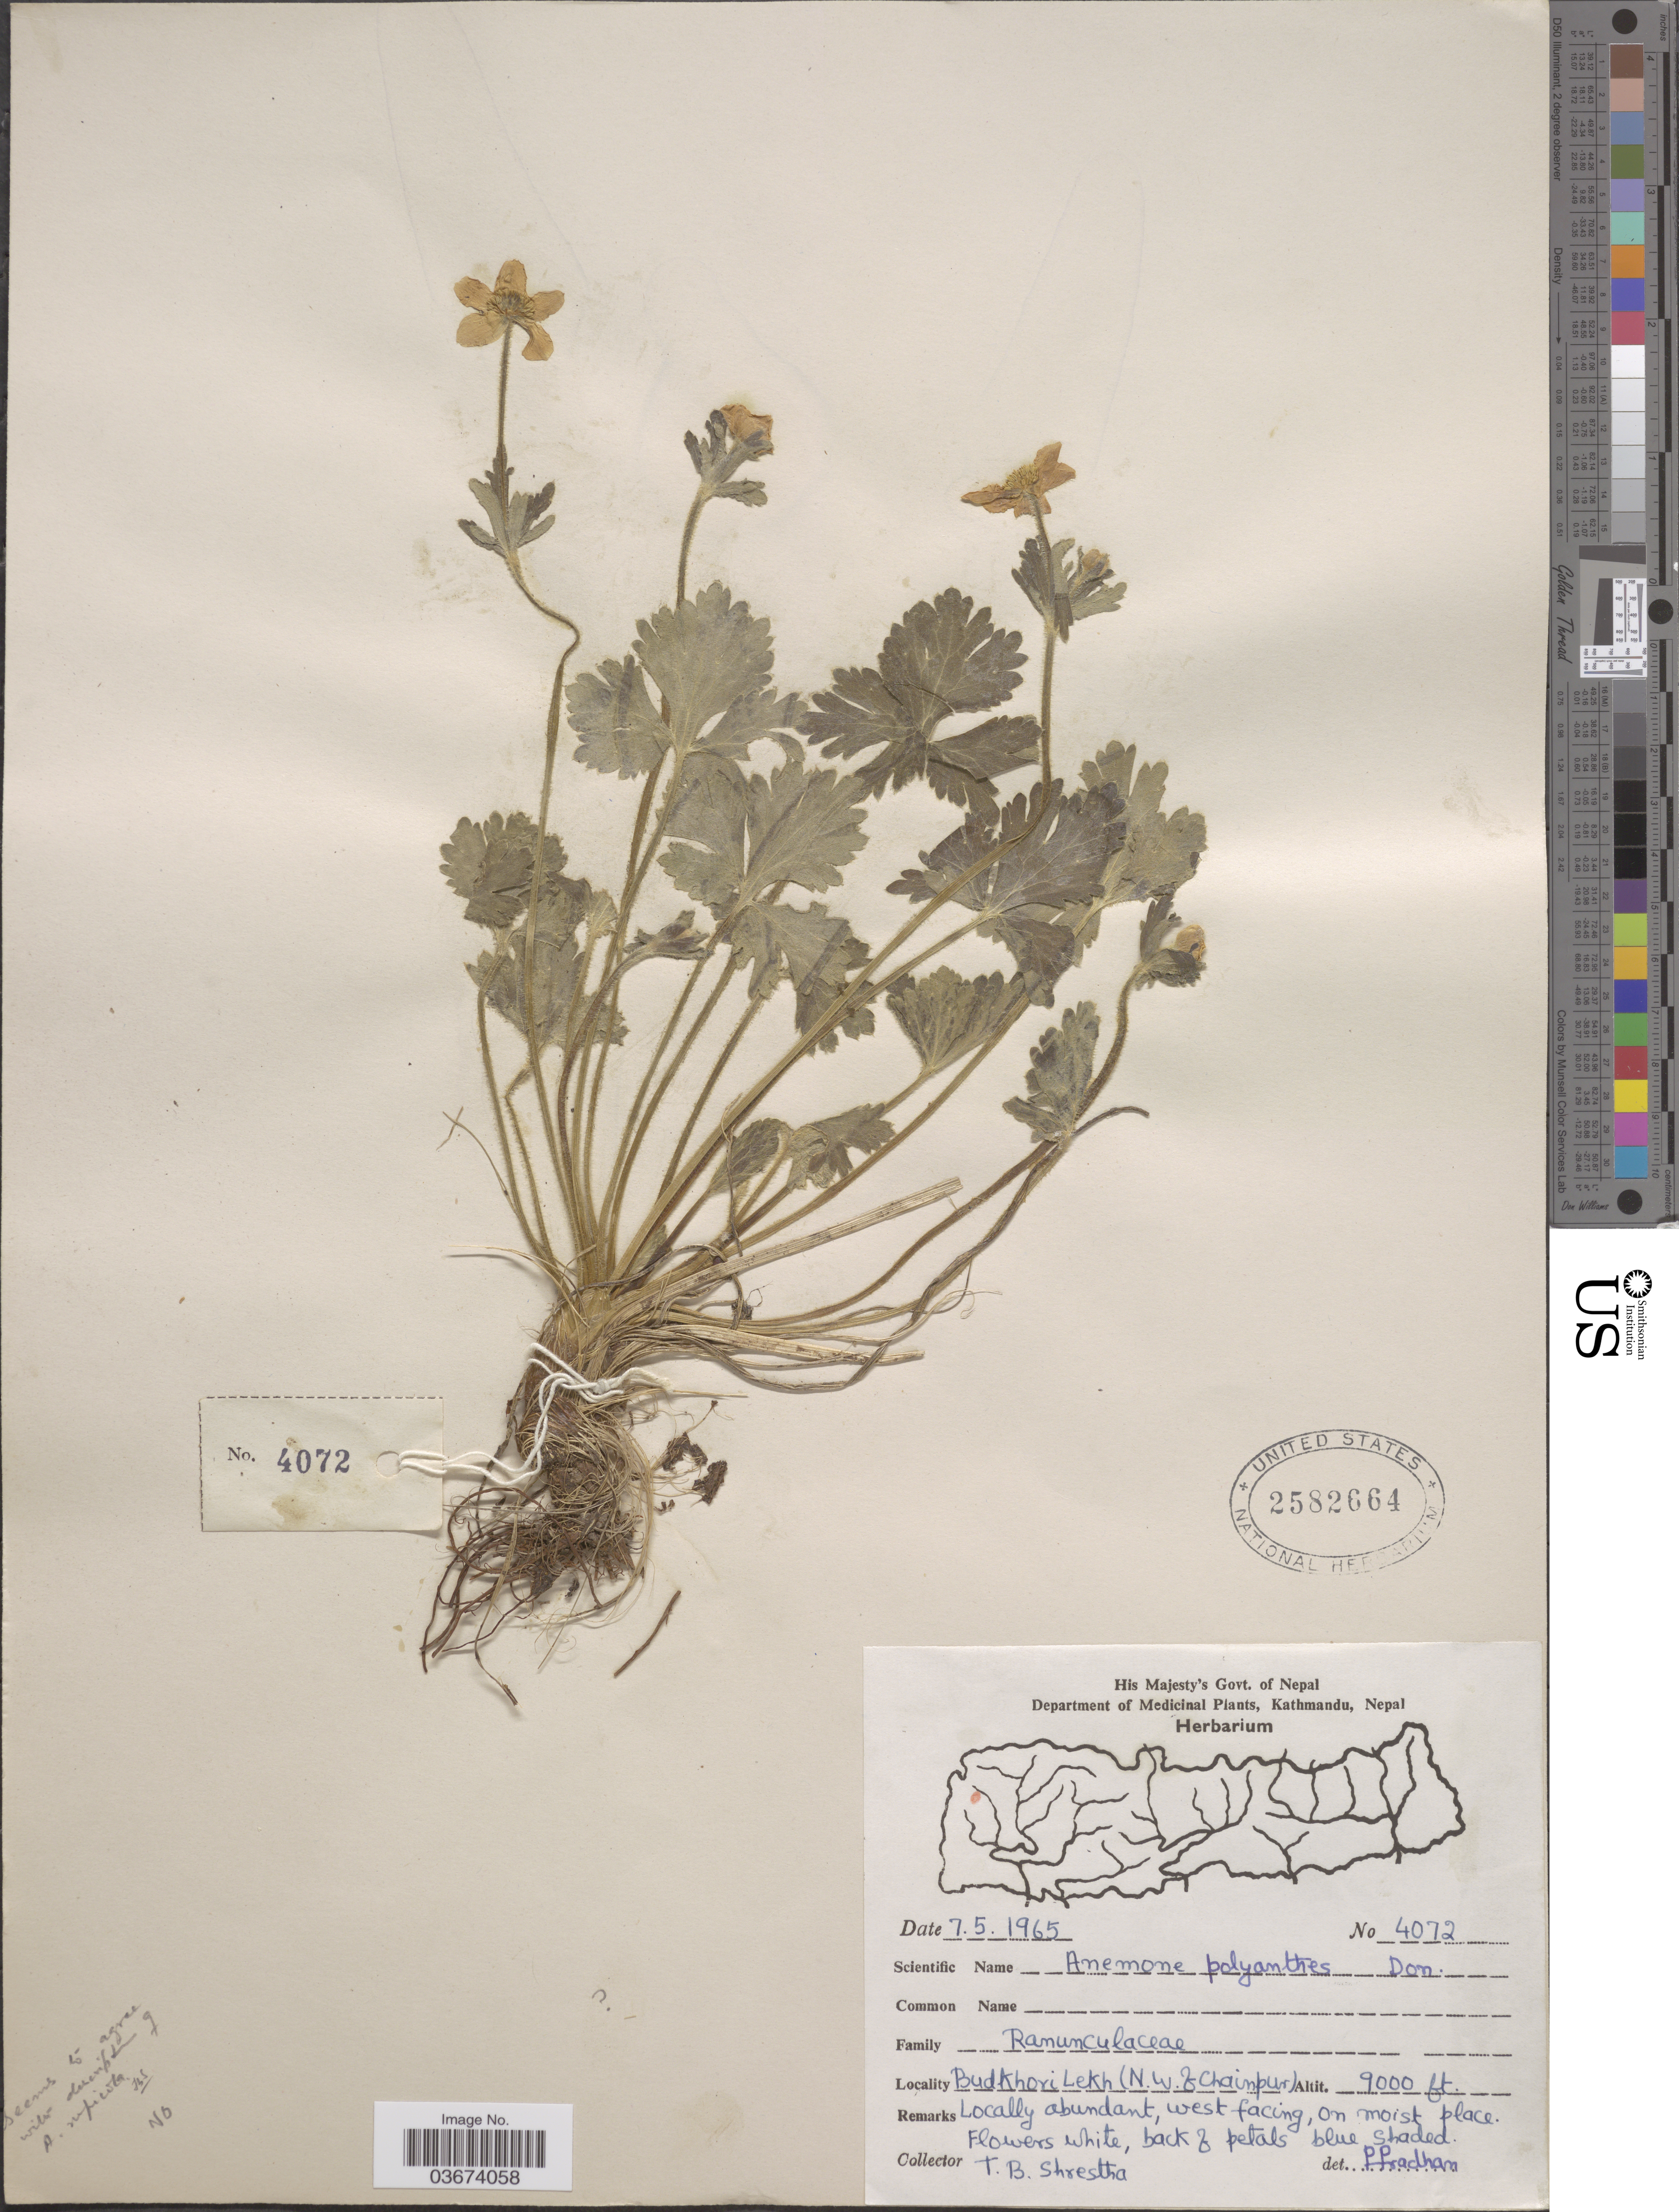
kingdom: Plantae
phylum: Tracheophyta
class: Magnoliopsida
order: Ranunculales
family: Ranunculaceae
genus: Anemone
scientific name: Anemone sp.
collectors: T. B. Shrestha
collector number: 4072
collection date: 1965-05-07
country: Nepal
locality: Budkhori Lekh (N.W. of Chainpur). West facing, on moist place.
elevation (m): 2743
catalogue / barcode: US 2582664